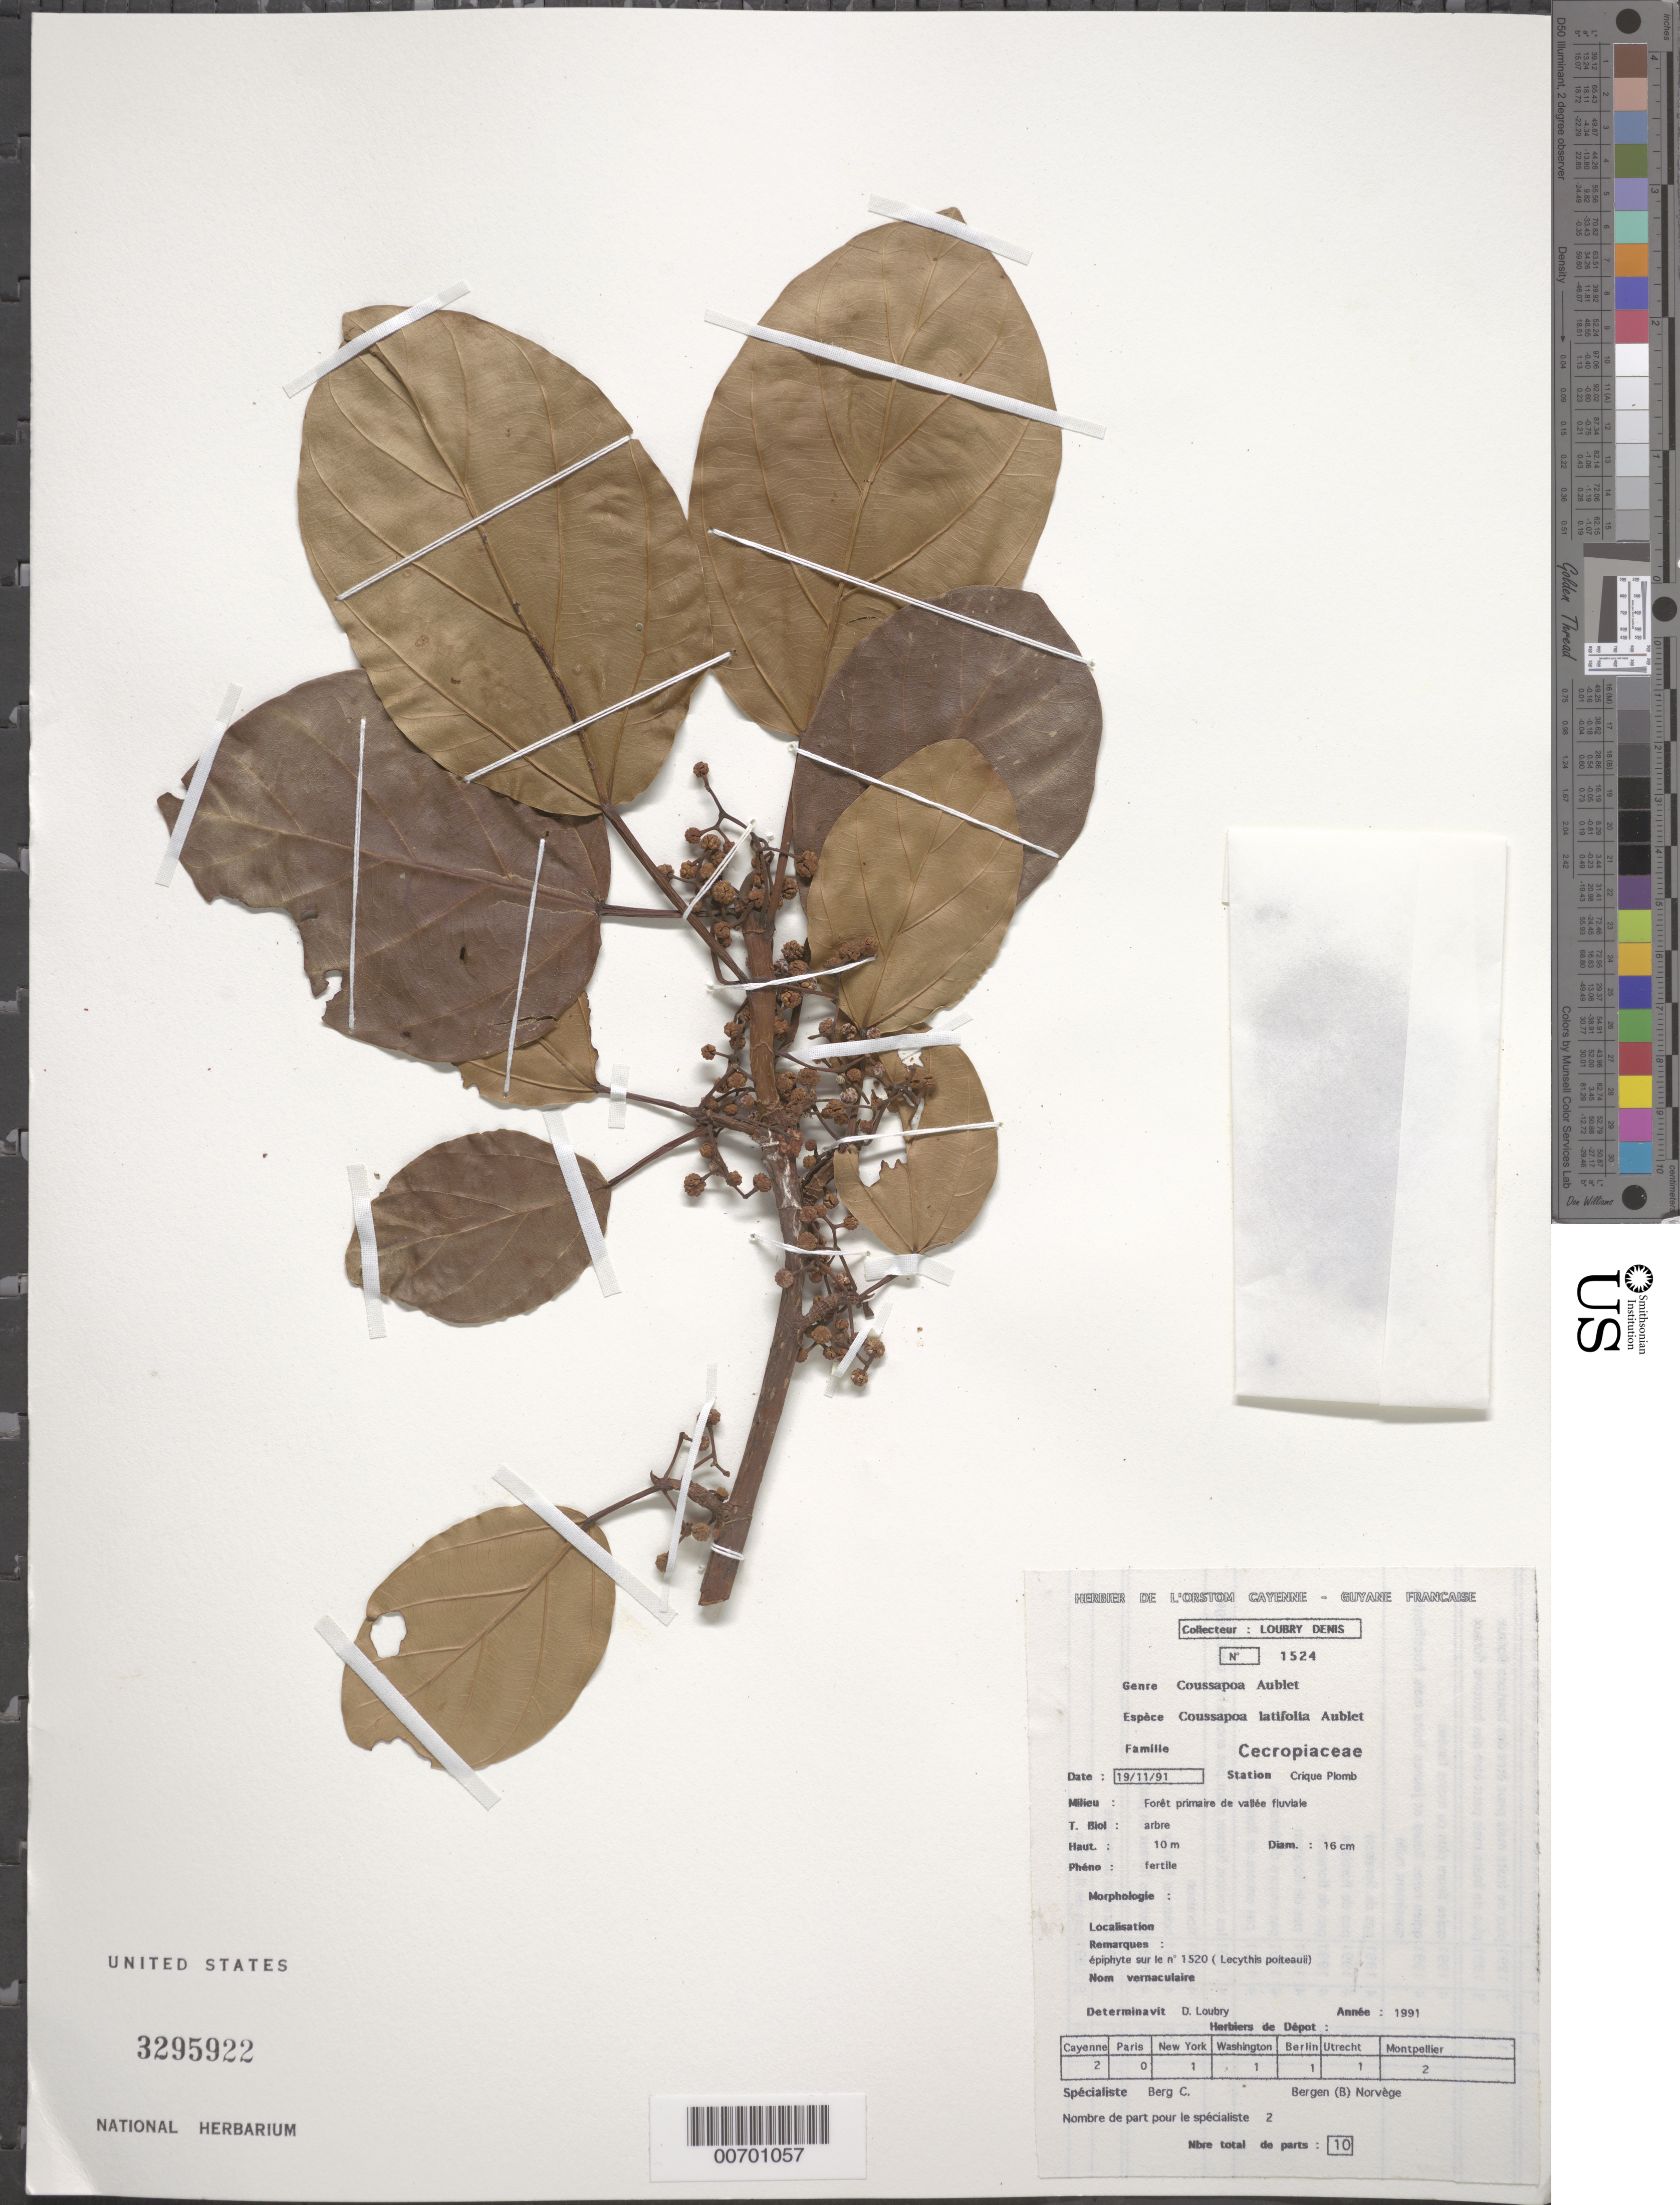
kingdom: Plantae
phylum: Tracheophyta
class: Magnoliopsida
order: Rosales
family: Urticaceae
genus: Coussapoa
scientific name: Coussapoa latifolia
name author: Aubl.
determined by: Loubry, D.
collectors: D. Loubry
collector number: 1524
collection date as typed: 19-Nov-91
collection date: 1991-11-19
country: French Guiana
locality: Crique Plomb, Bassin du Sinnamary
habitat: Primary forest, river valley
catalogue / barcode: US 3295922